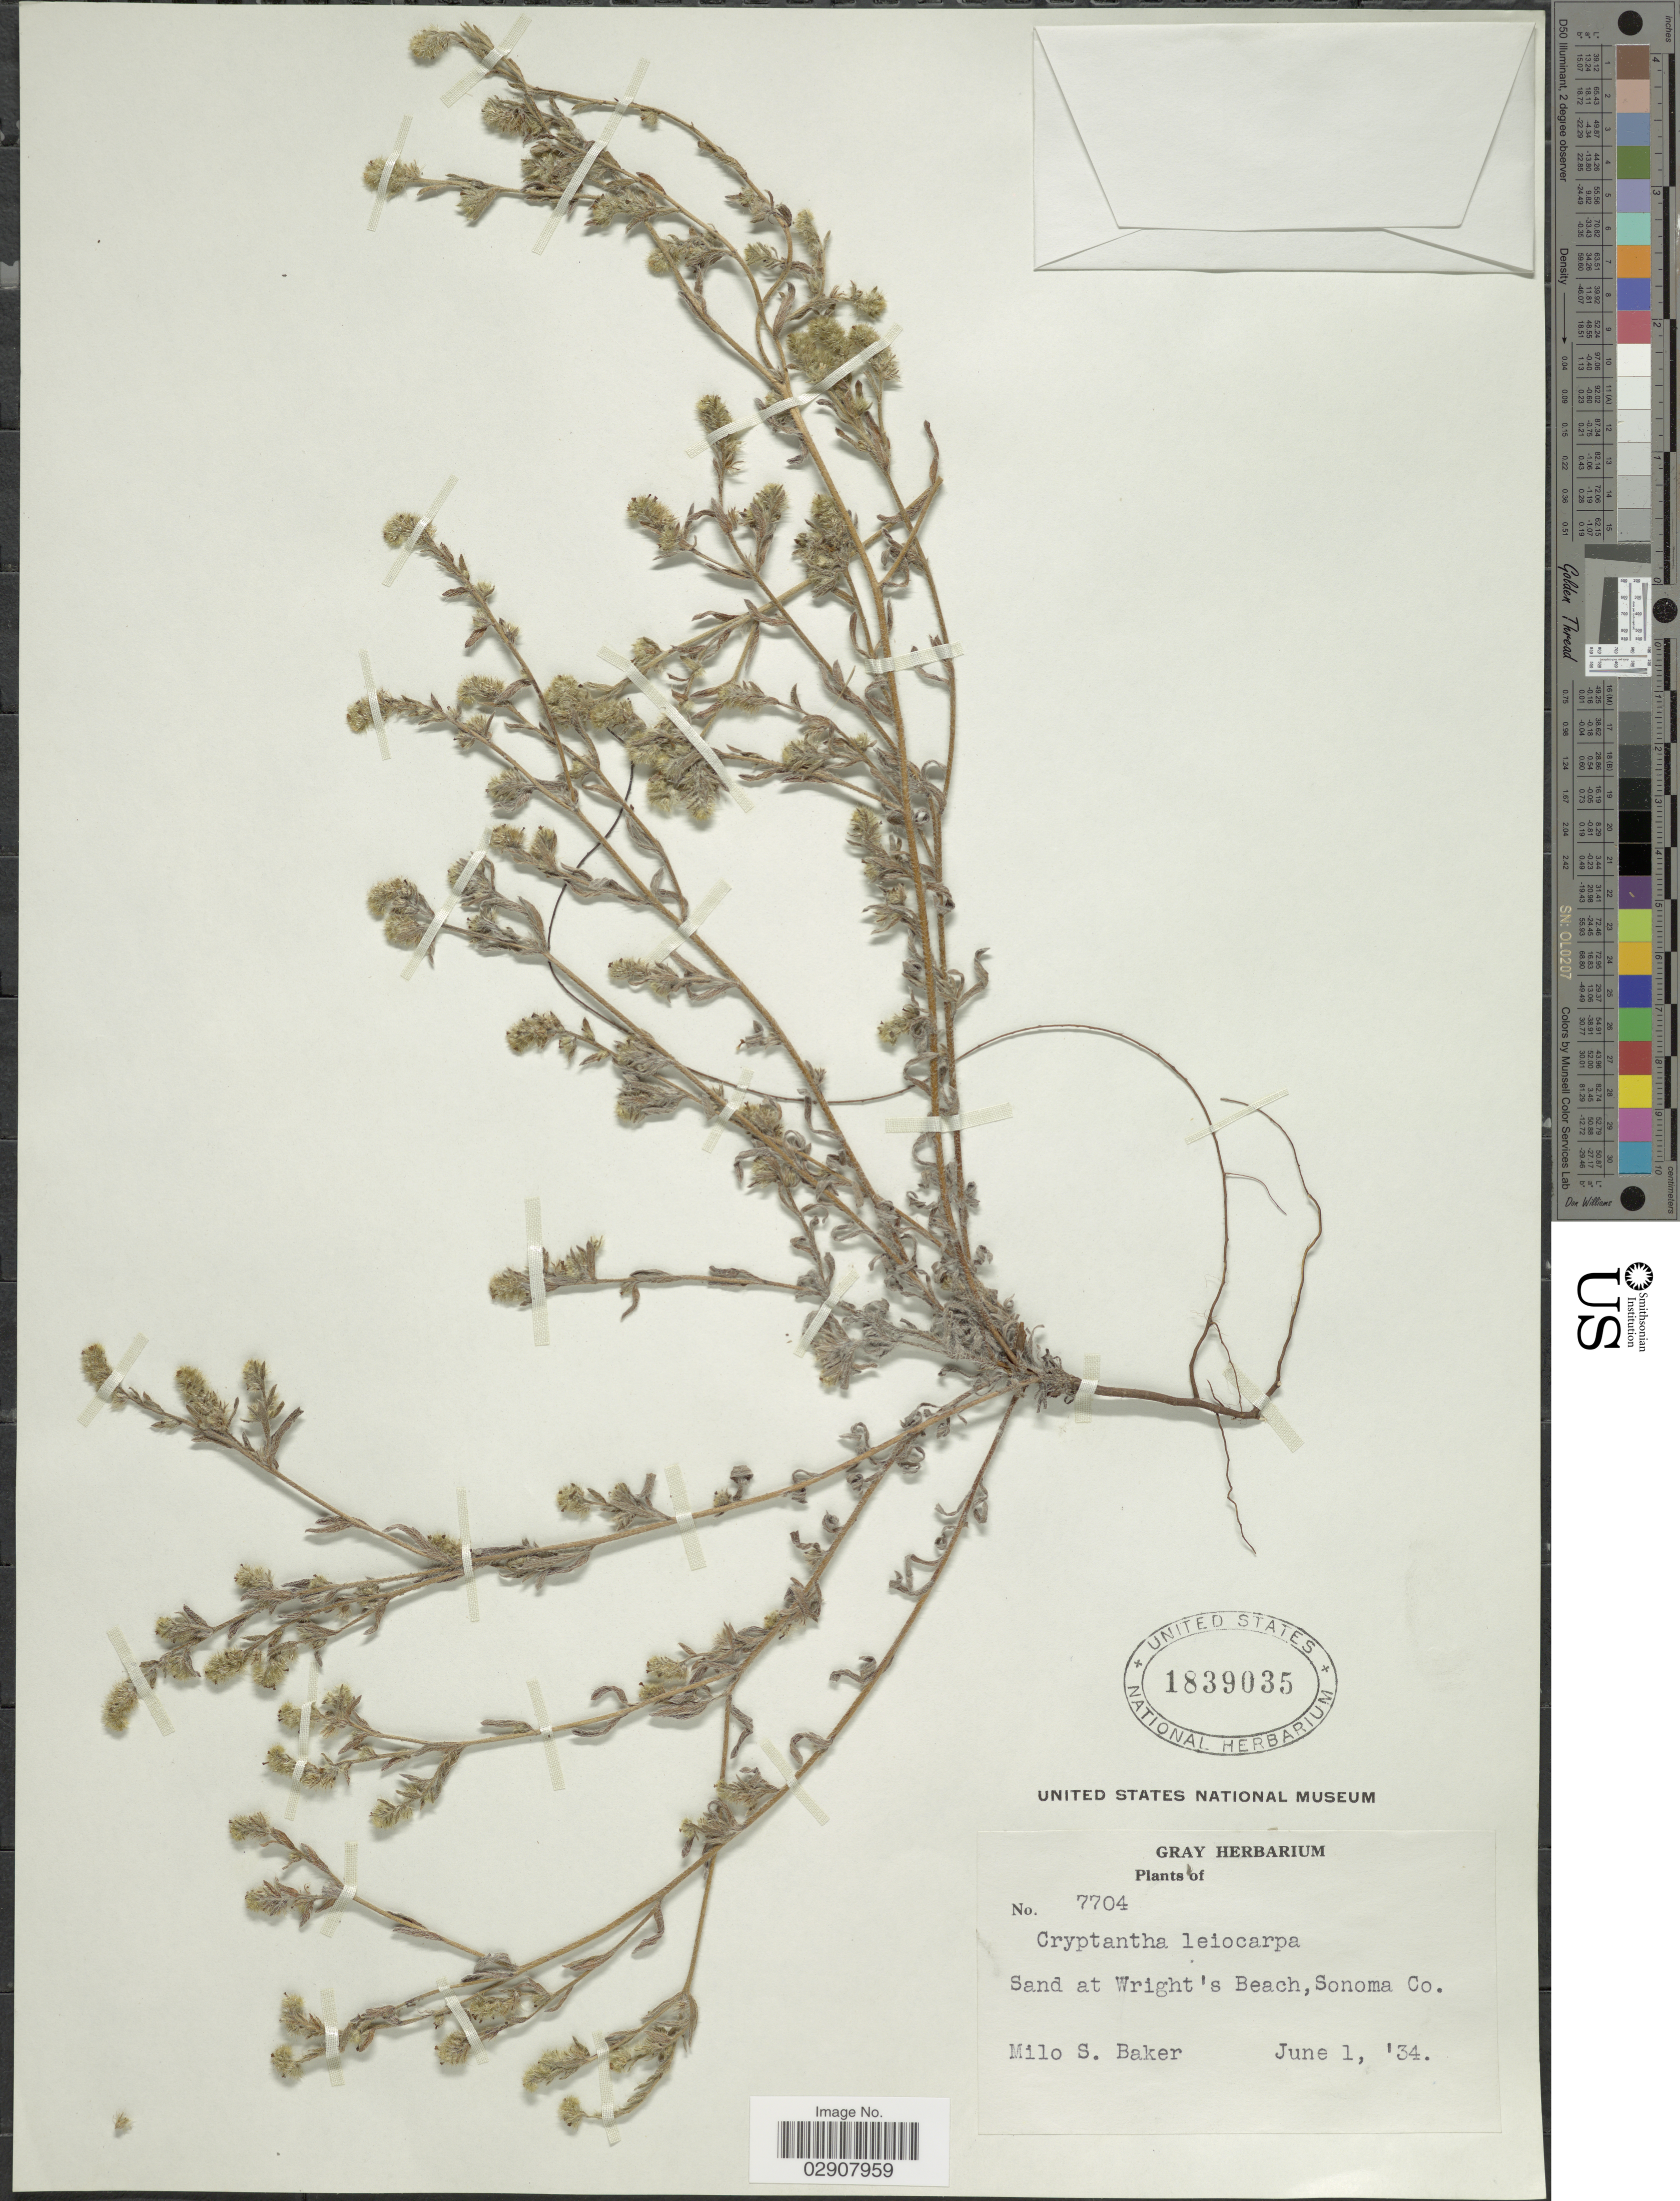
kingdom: Plantae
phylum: Tracheophyta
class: Magnoliopsida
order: Boraginales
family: Boraginaceae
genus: Cryptantha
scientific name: Cryptantha leiocarpa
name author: (Fisch. & C.A. Mey.) Greene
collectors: M. S. Baker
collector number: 7704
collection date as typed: Transcribed d/m/y: 1/6/34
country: United States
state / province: California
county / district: Sonoma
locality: Sand at Wright's Beach, Sonoma Co.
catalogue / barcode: US 1839035